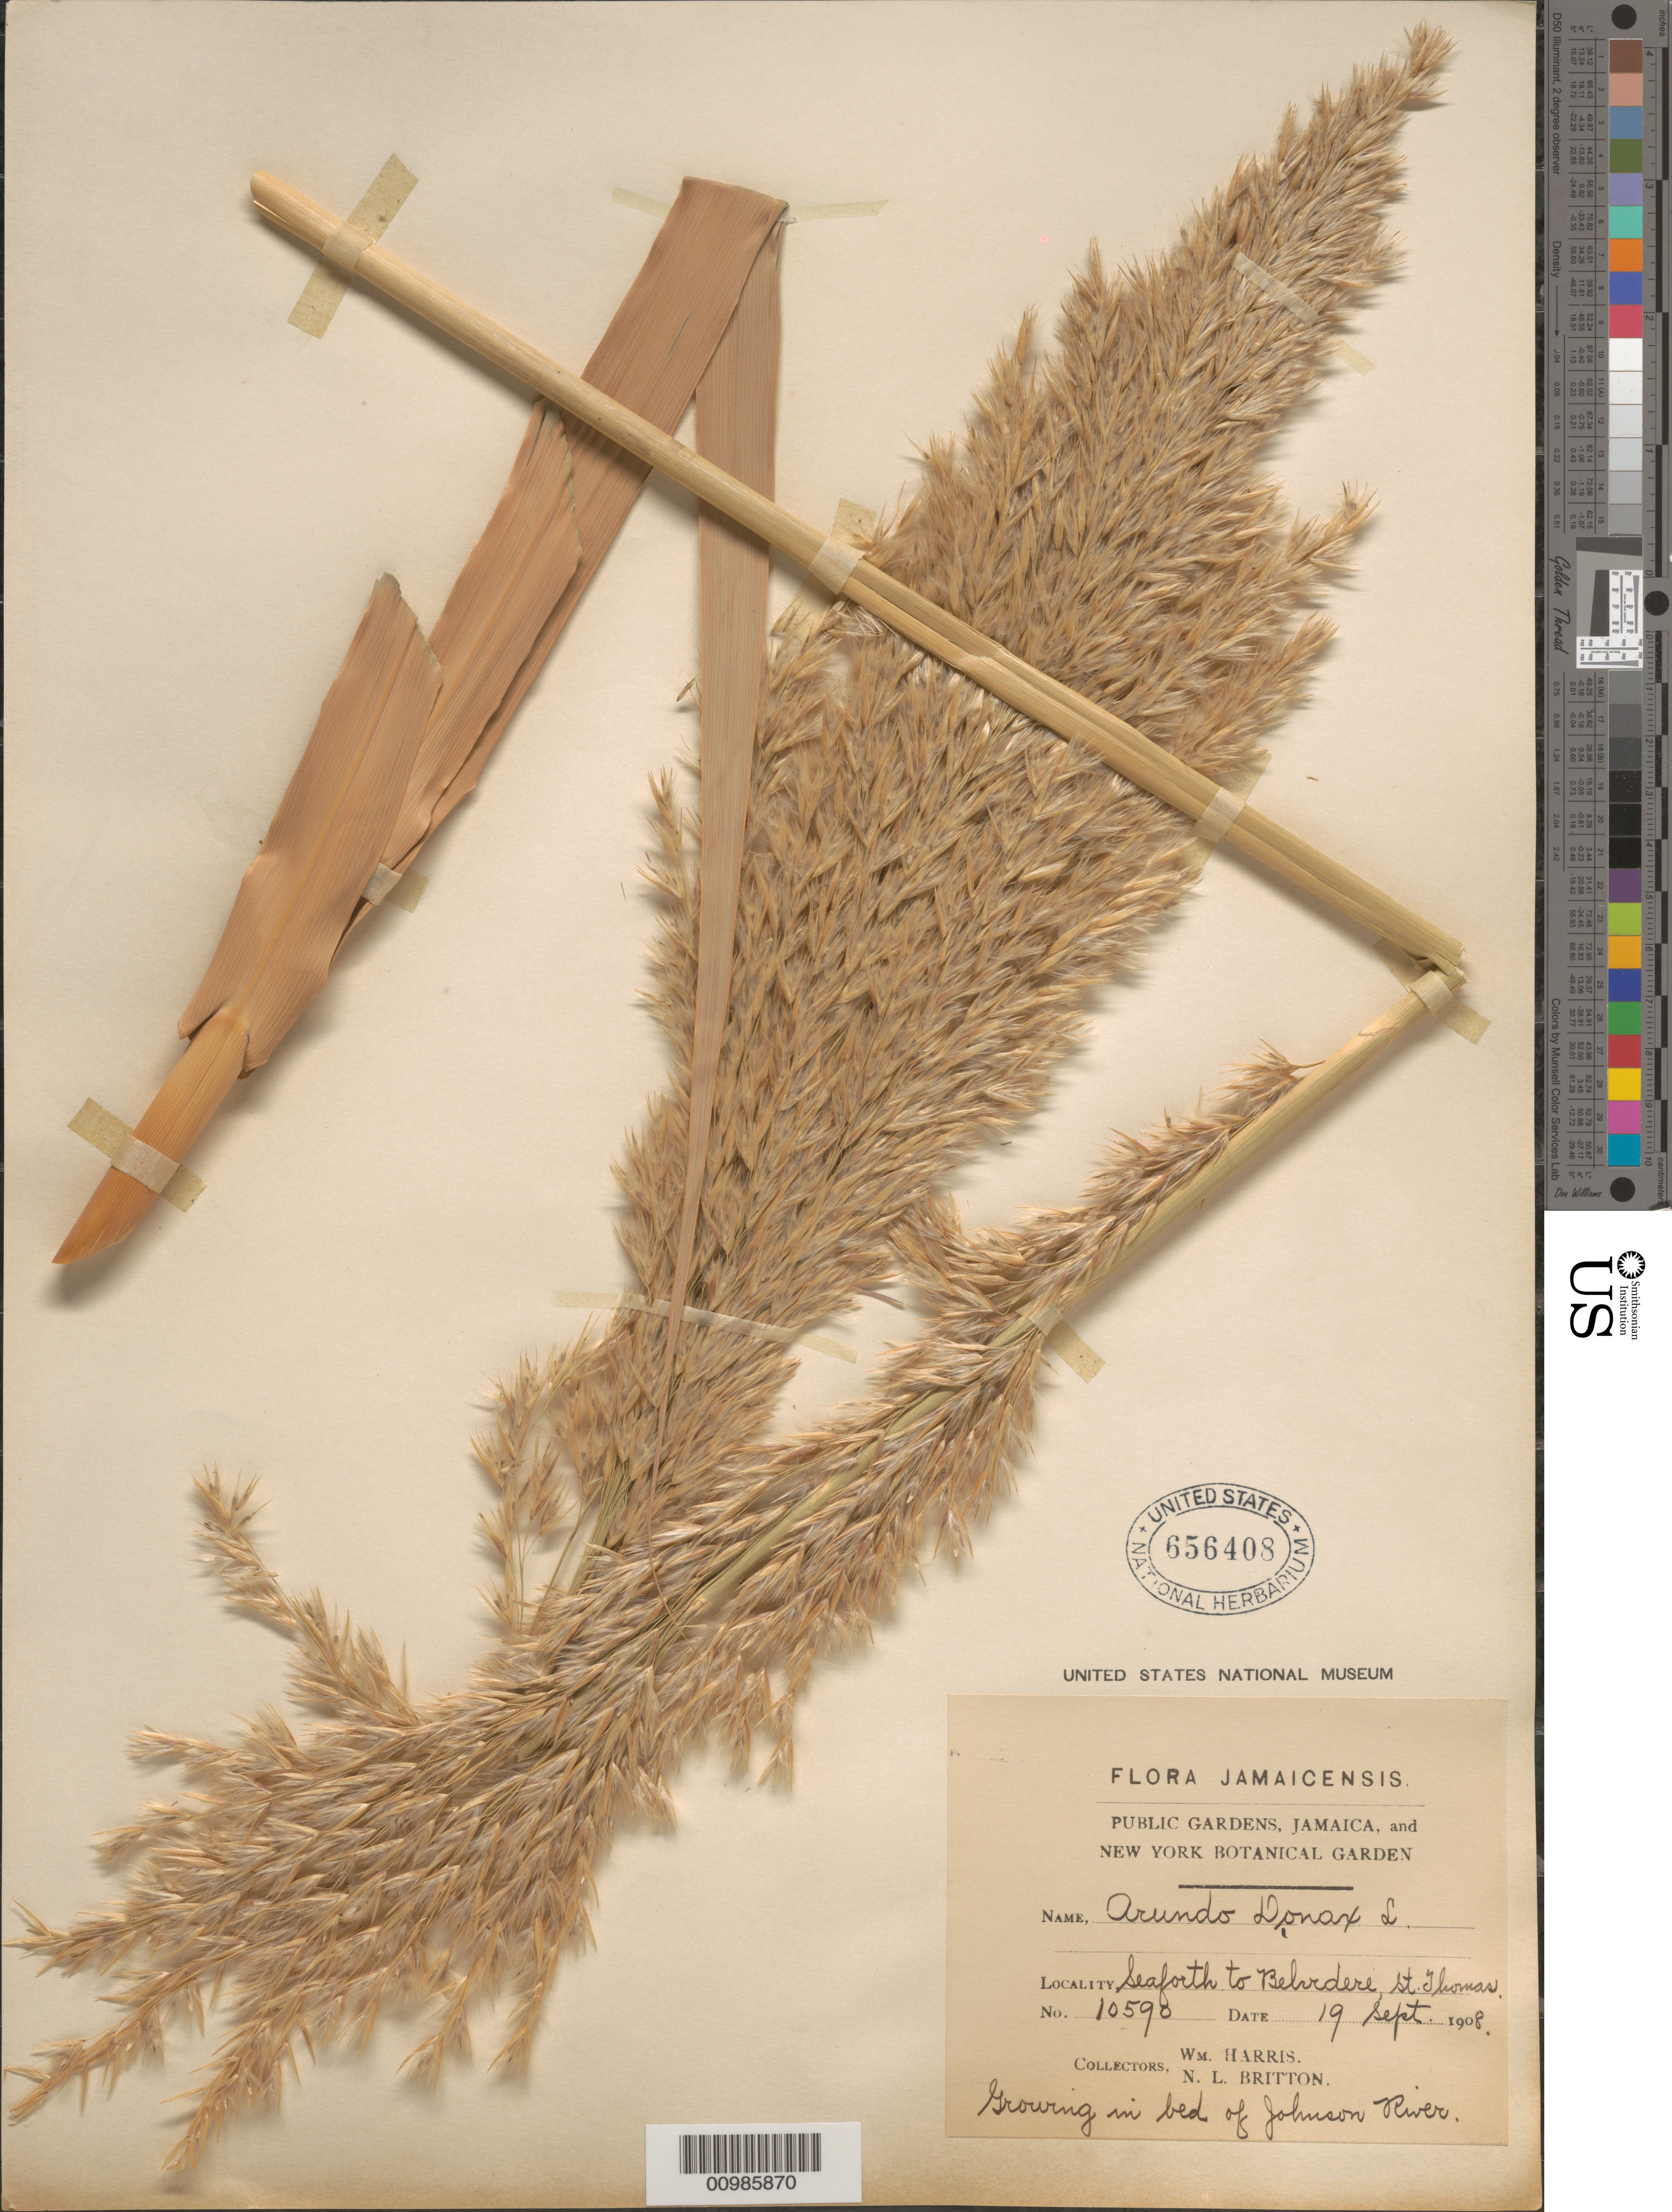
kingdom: Plantae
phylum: Tracheophyta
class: Liliopsida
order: Poales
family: Poaceae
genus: Arundo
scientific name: Arundo donax f. donax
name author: L.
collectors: W. H. Harris & N. Britton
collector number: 10598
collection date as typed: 19 Sep 1908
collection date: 1908-09-19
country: Jamaica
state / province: Saint Thomas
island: Jamaica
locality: Seaforth to Behrdere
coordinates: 0 N, 0 E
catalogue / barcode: US 656408